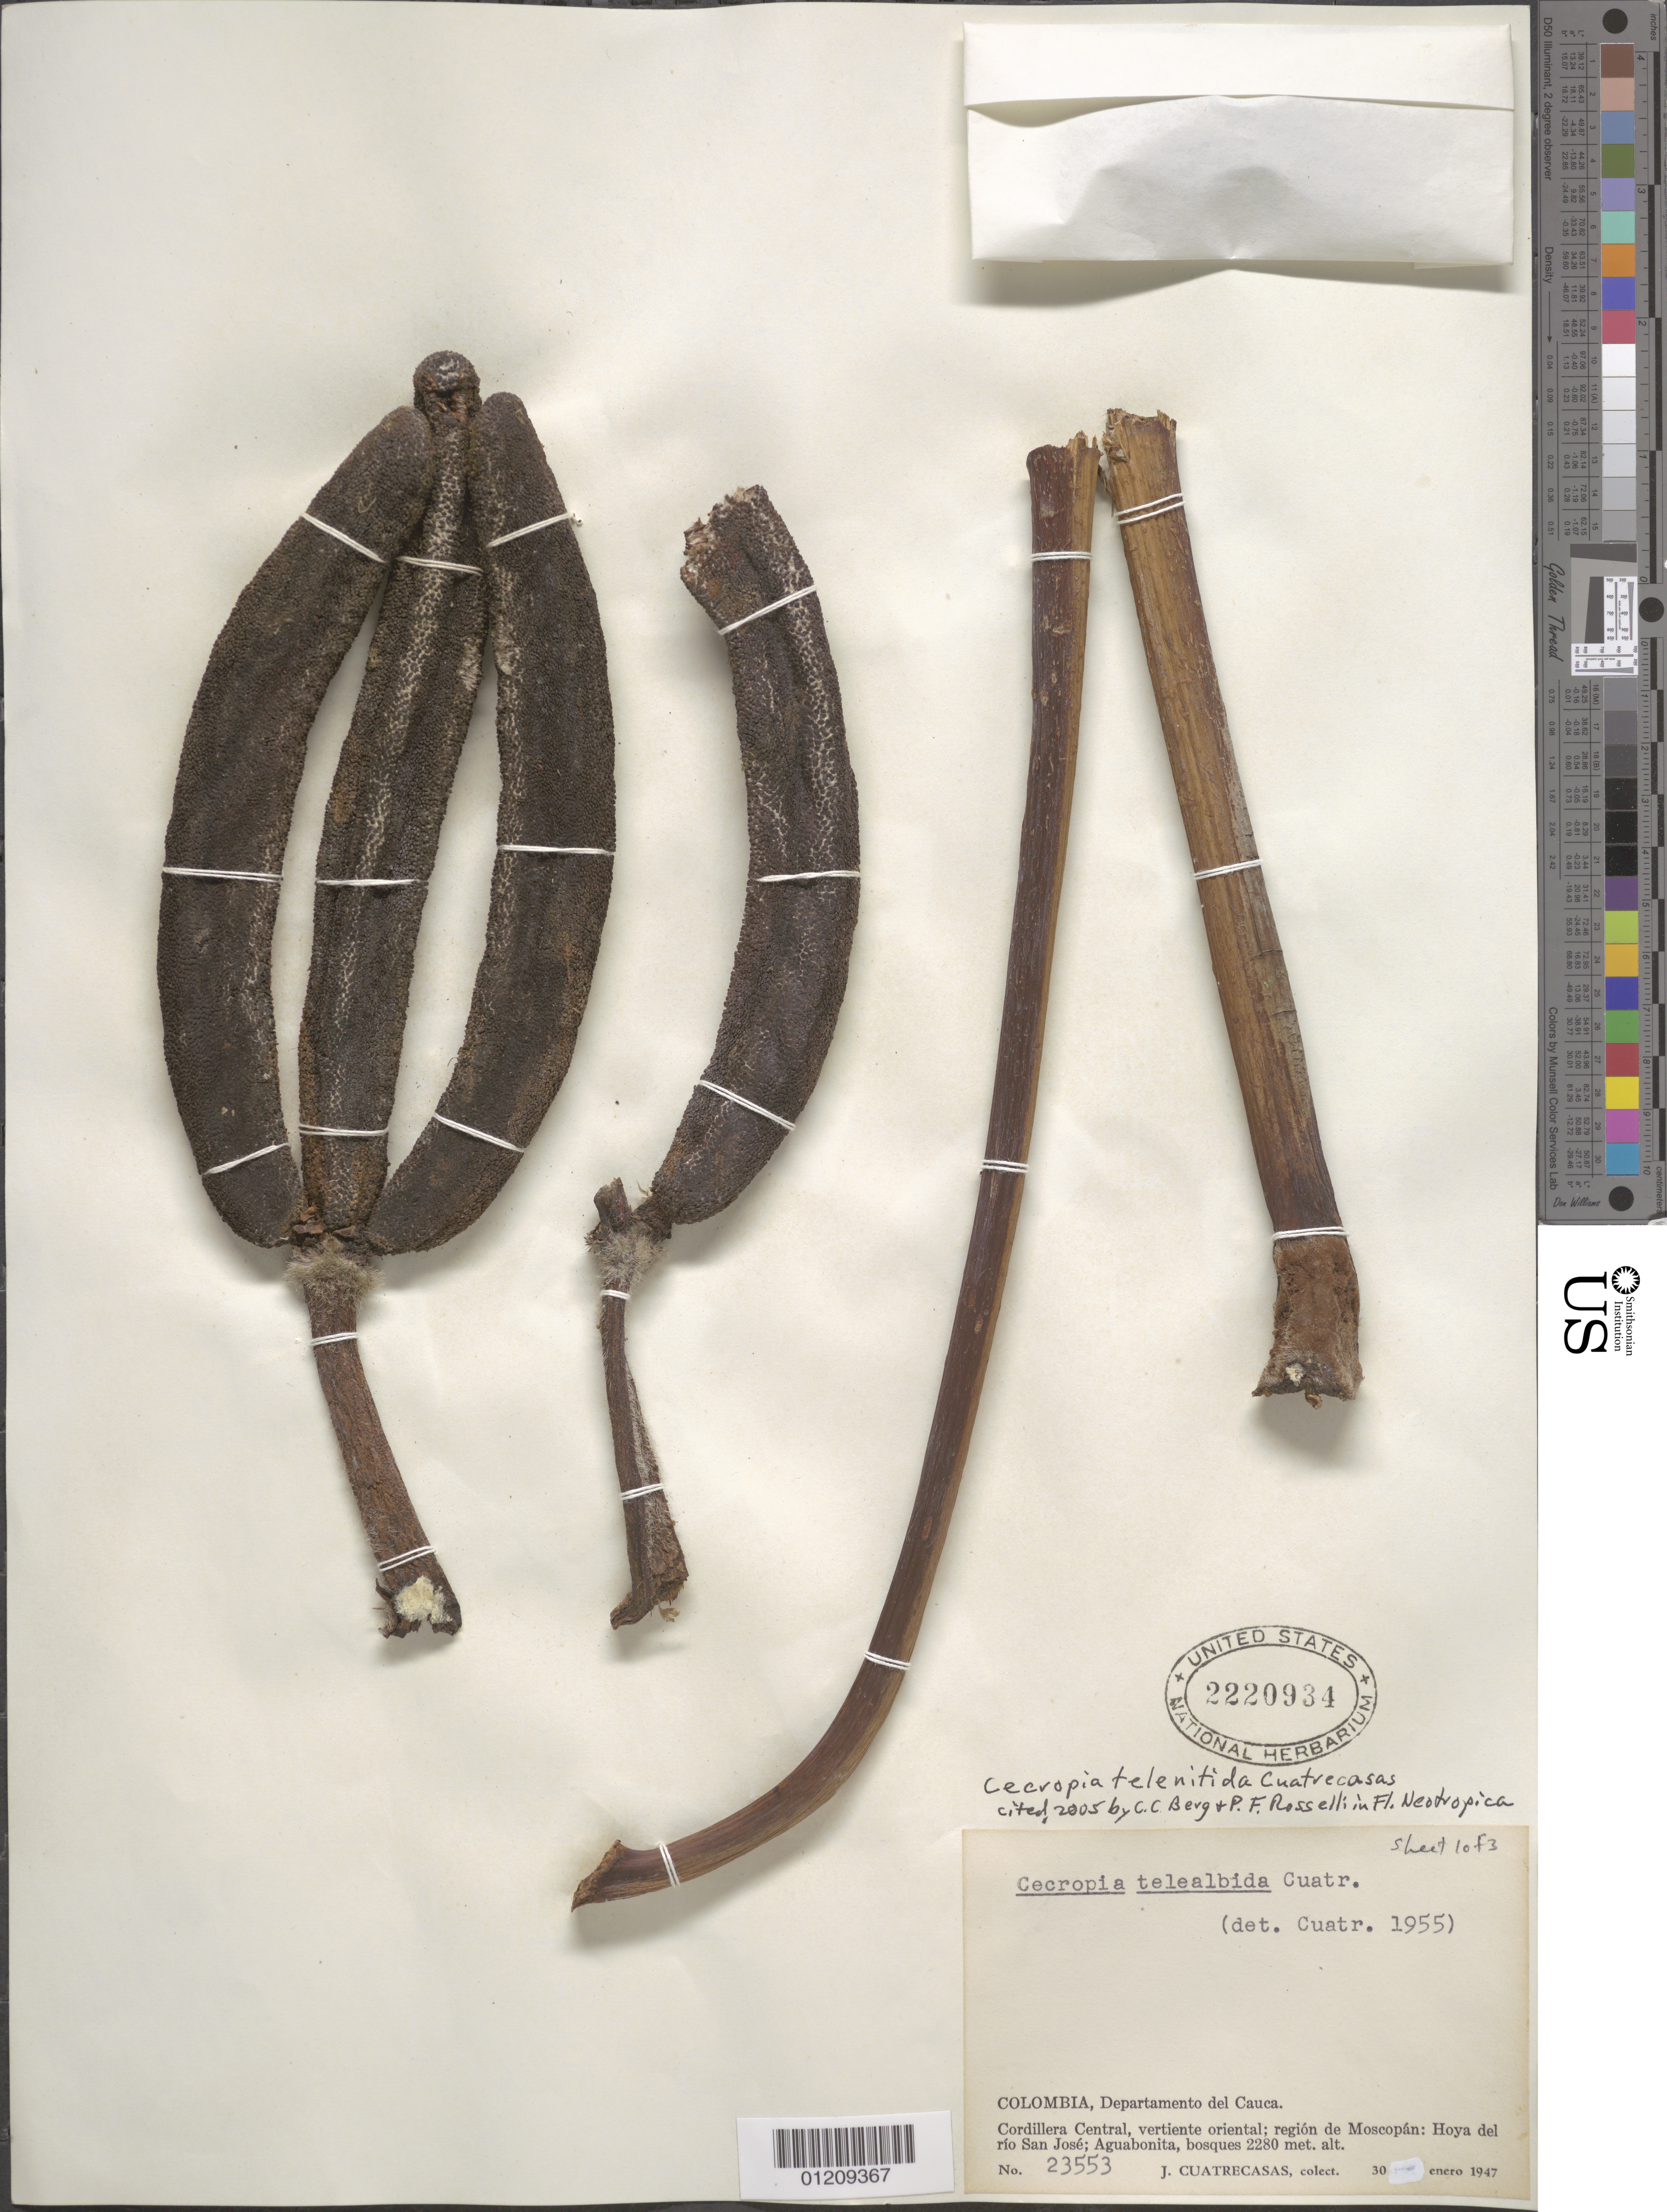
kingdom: Plantae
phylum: Tracheophyta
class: Magnoliopsida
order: Rosales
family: Urticaceae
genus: Cecropia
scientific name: Cecropia telenitida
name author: Cuatrec.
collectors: J. Cuatrecasas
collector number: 23553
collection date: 1947-01-30/1947-01-31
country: Colombia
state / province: Cauca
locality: Cordillera Central, vertiente oriental; región de Moscopán: Hoya del río San José; Aguabonita.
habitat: bosques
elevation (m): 2280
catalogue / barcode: US 2220934